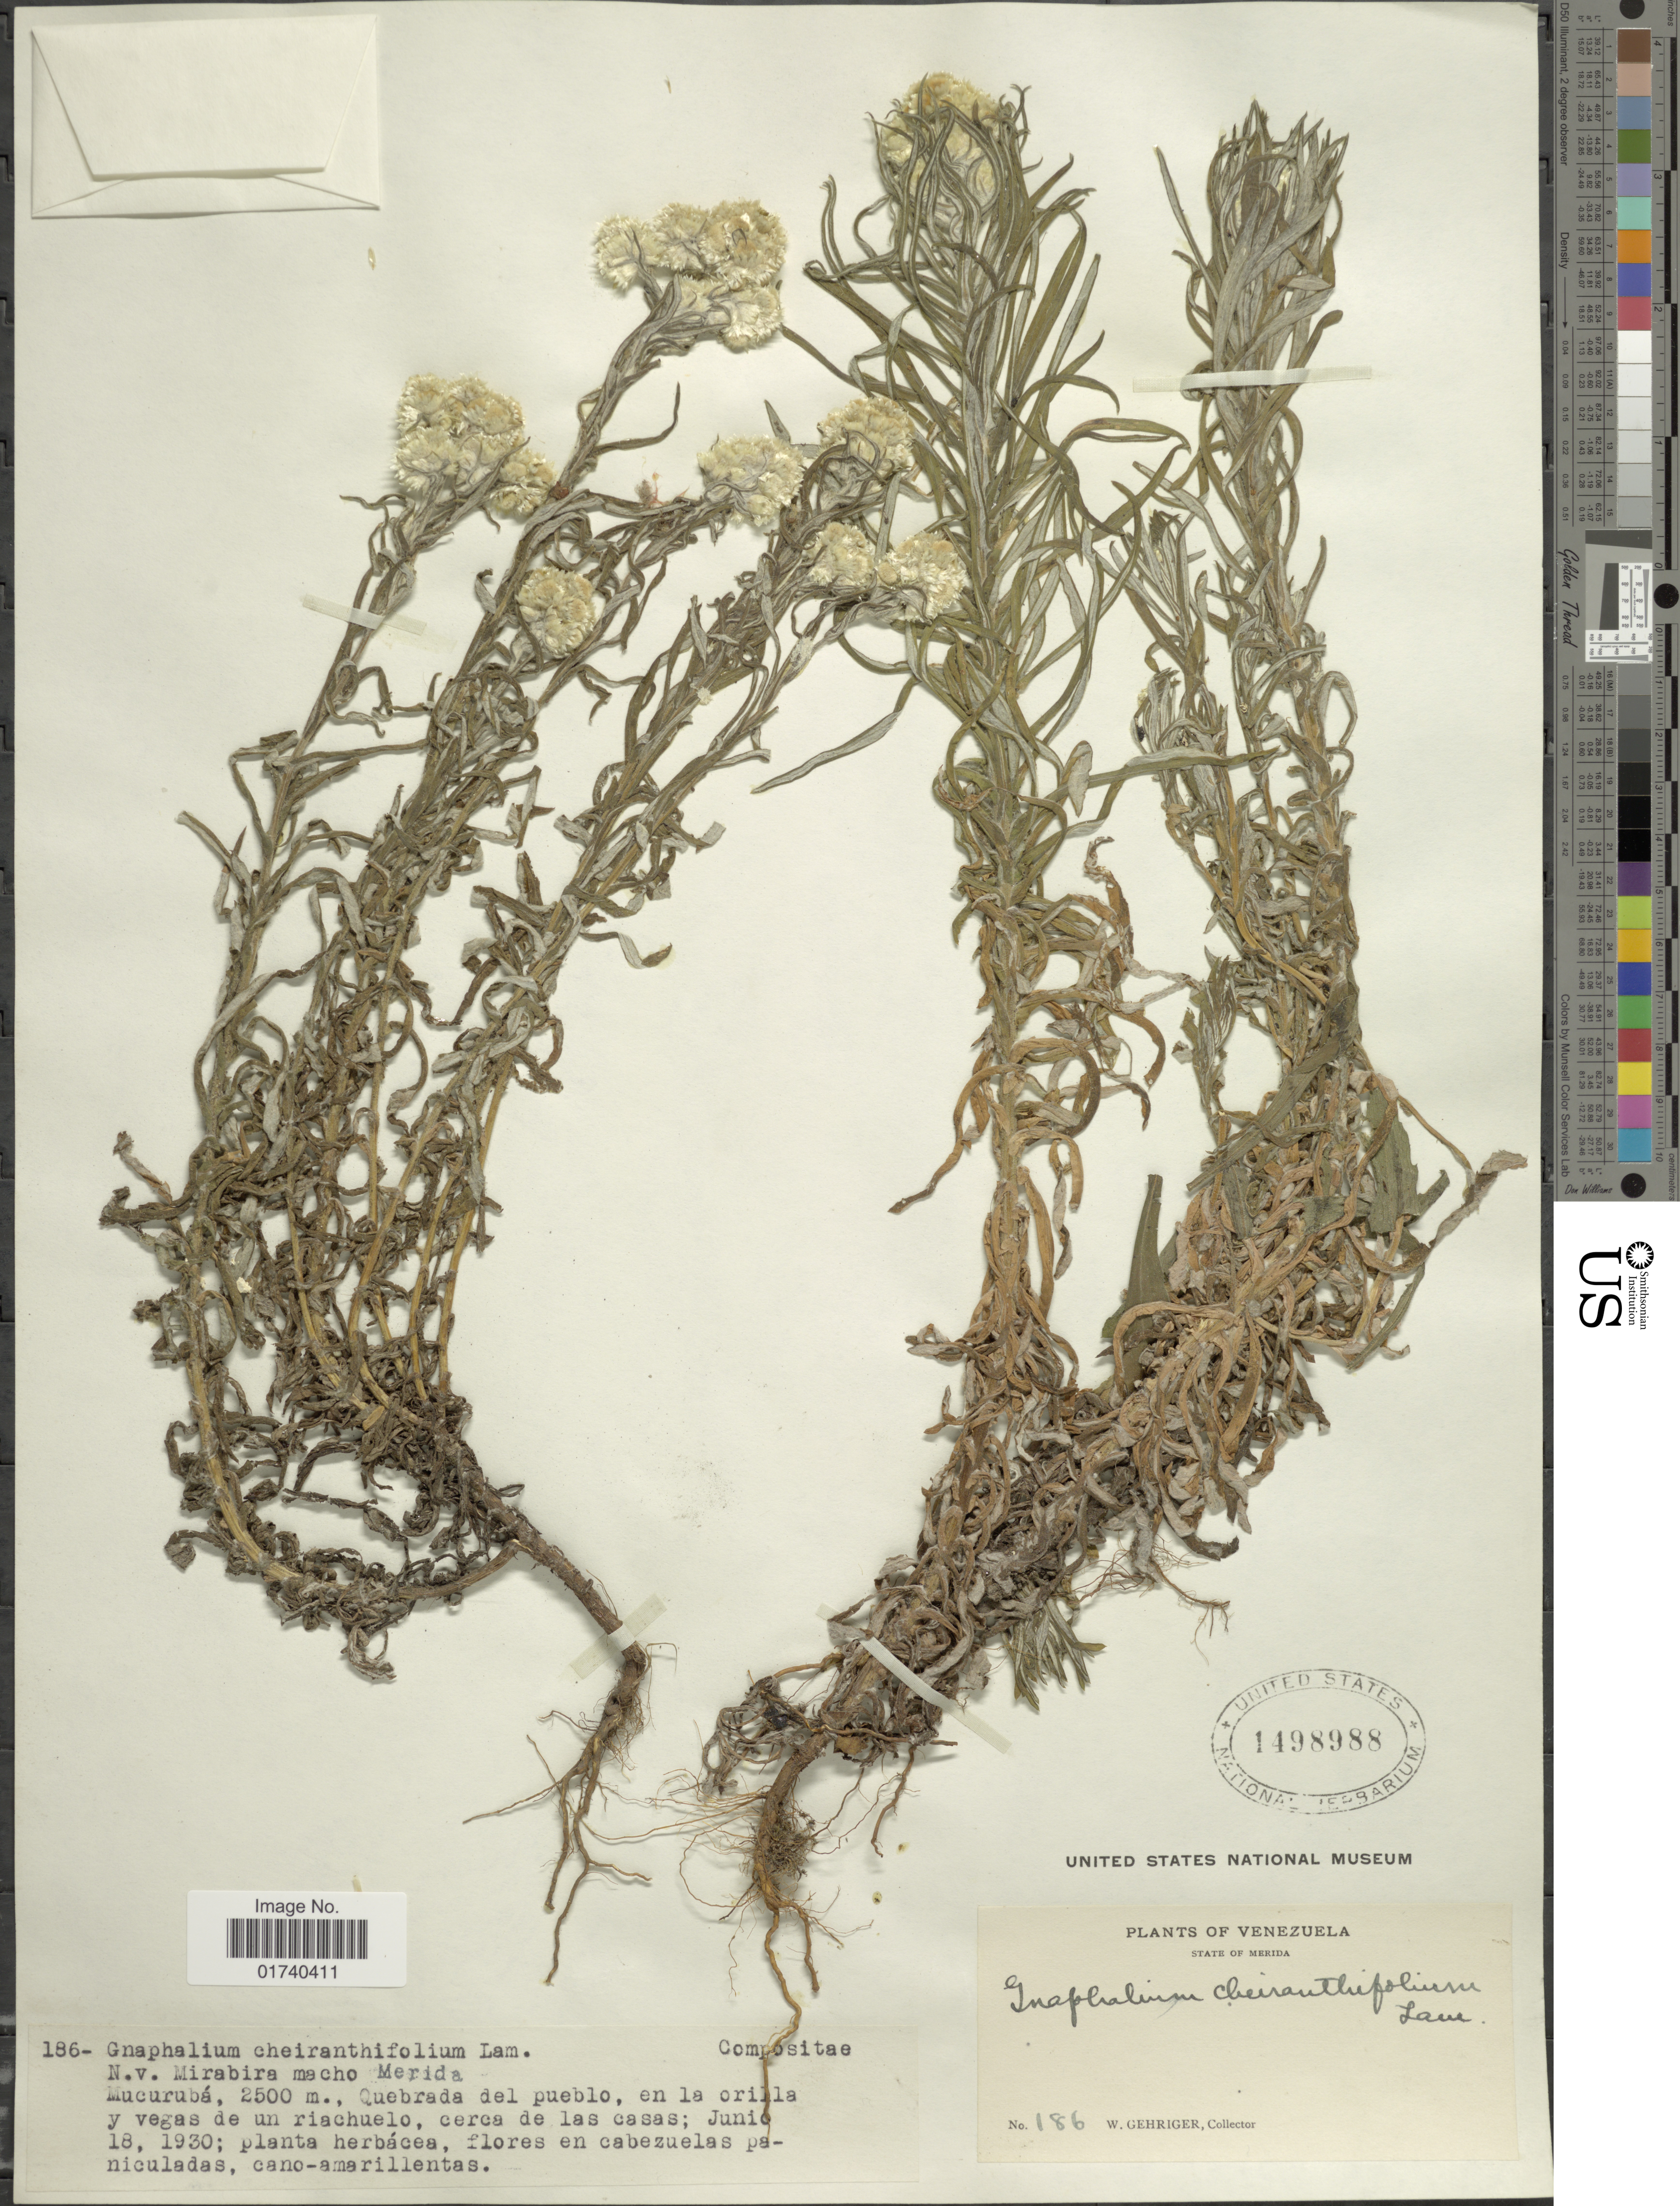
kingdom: Plantae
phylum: Tracheophyta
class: Magnoliopsida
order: Asterales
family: Asteraceae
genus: Pseudognaphalium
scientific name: Pseudognaphalium viscosum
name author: (Kunth) Anderb.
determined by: Nesom, Guy L.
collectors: W. Gehriger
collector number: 186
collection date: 1930-06-18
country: Venezuela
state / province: Mérida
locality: State of Merida, Macuruba.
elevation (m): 2500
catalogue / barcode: US 1498988